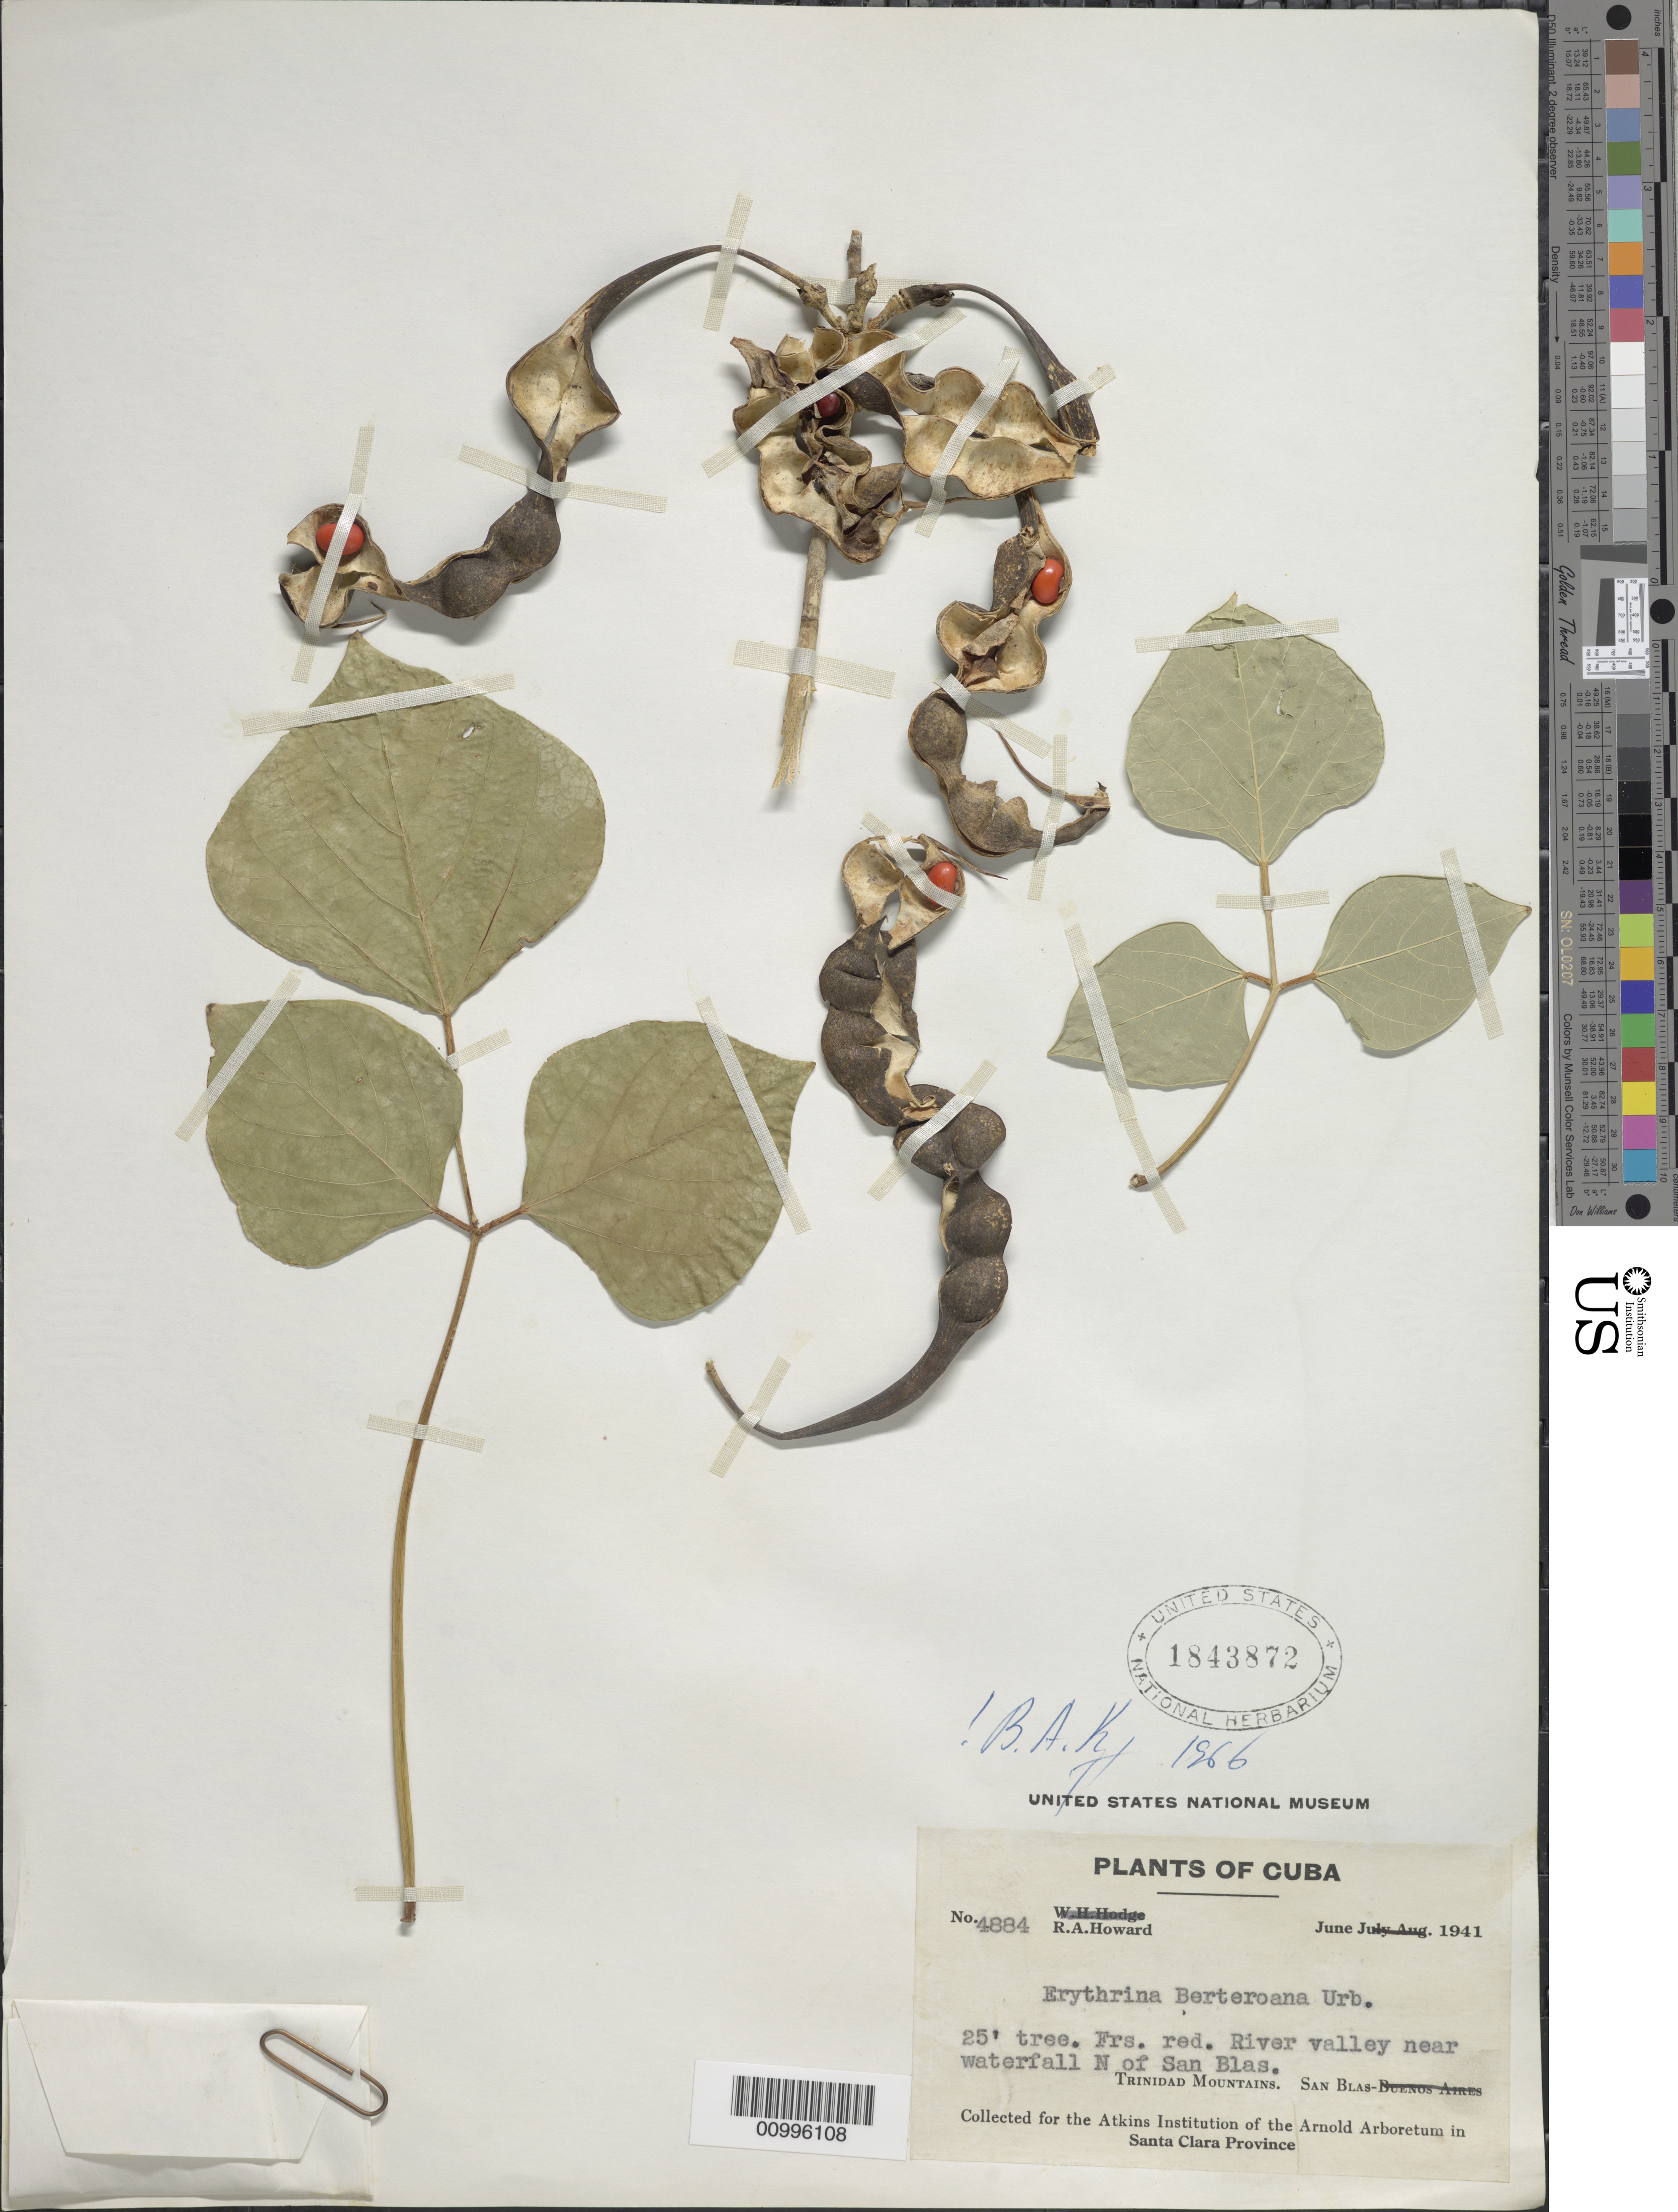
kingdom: Plantae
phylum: Tracheophyta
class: Magnoliopsida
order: Fabales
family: Fabaceae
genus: Erythrina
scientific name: Erythrina berteroana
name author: Urb.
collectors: R. A. Howard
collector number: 4884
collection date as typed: Jun 1941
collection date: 1941-06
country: Cuba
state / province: Villa Clara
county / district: Santa Clara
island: Cuba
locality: River valley near waterfall N of San Blas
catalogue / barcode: US 1843872